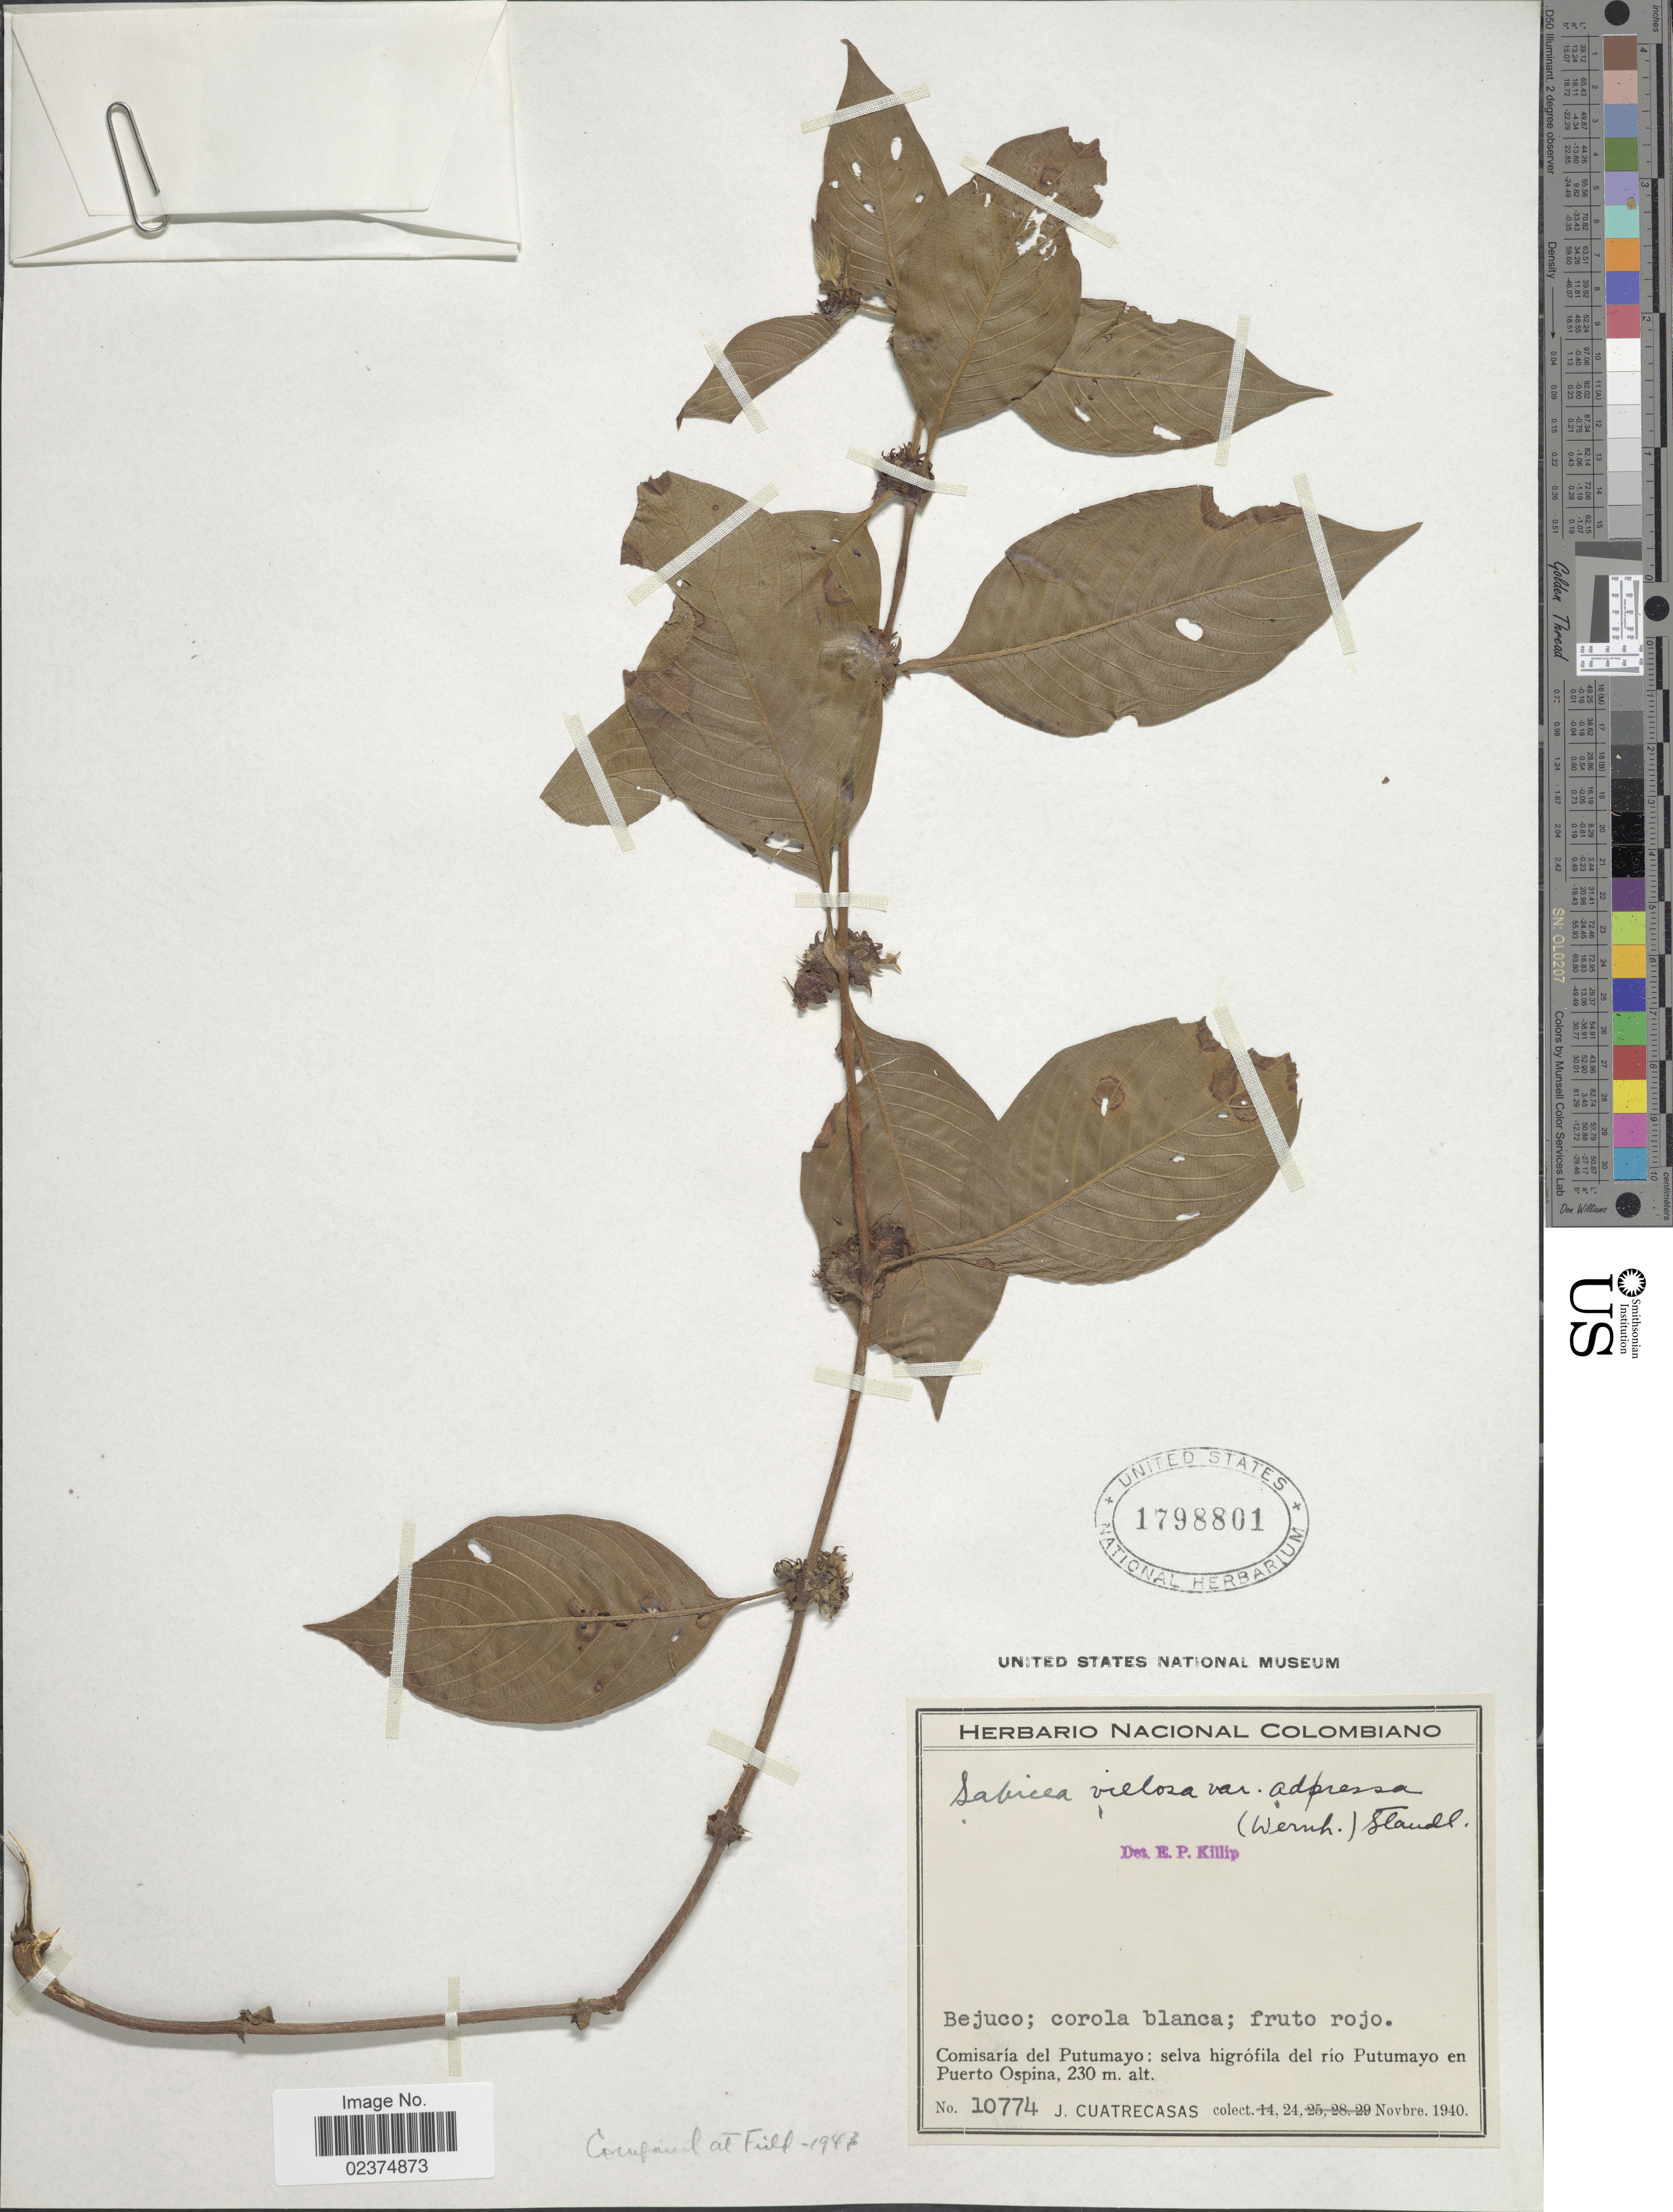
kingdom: Plantae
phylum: Tracheophyta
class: Magnoliopsida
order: Gentianales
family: Rubiaceae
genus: Sabicea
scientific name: Sabicea villosa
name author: Willd. ex Roem. & Schult.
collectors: J. Cuatrecasas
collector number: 10774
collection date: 1940-11-24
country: Colombia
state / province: Putumayo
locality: Comisaria del Putumayo: selva higrofila del rio Putumayo en Puerto Ospina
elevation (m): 230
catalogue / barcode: US 1798801